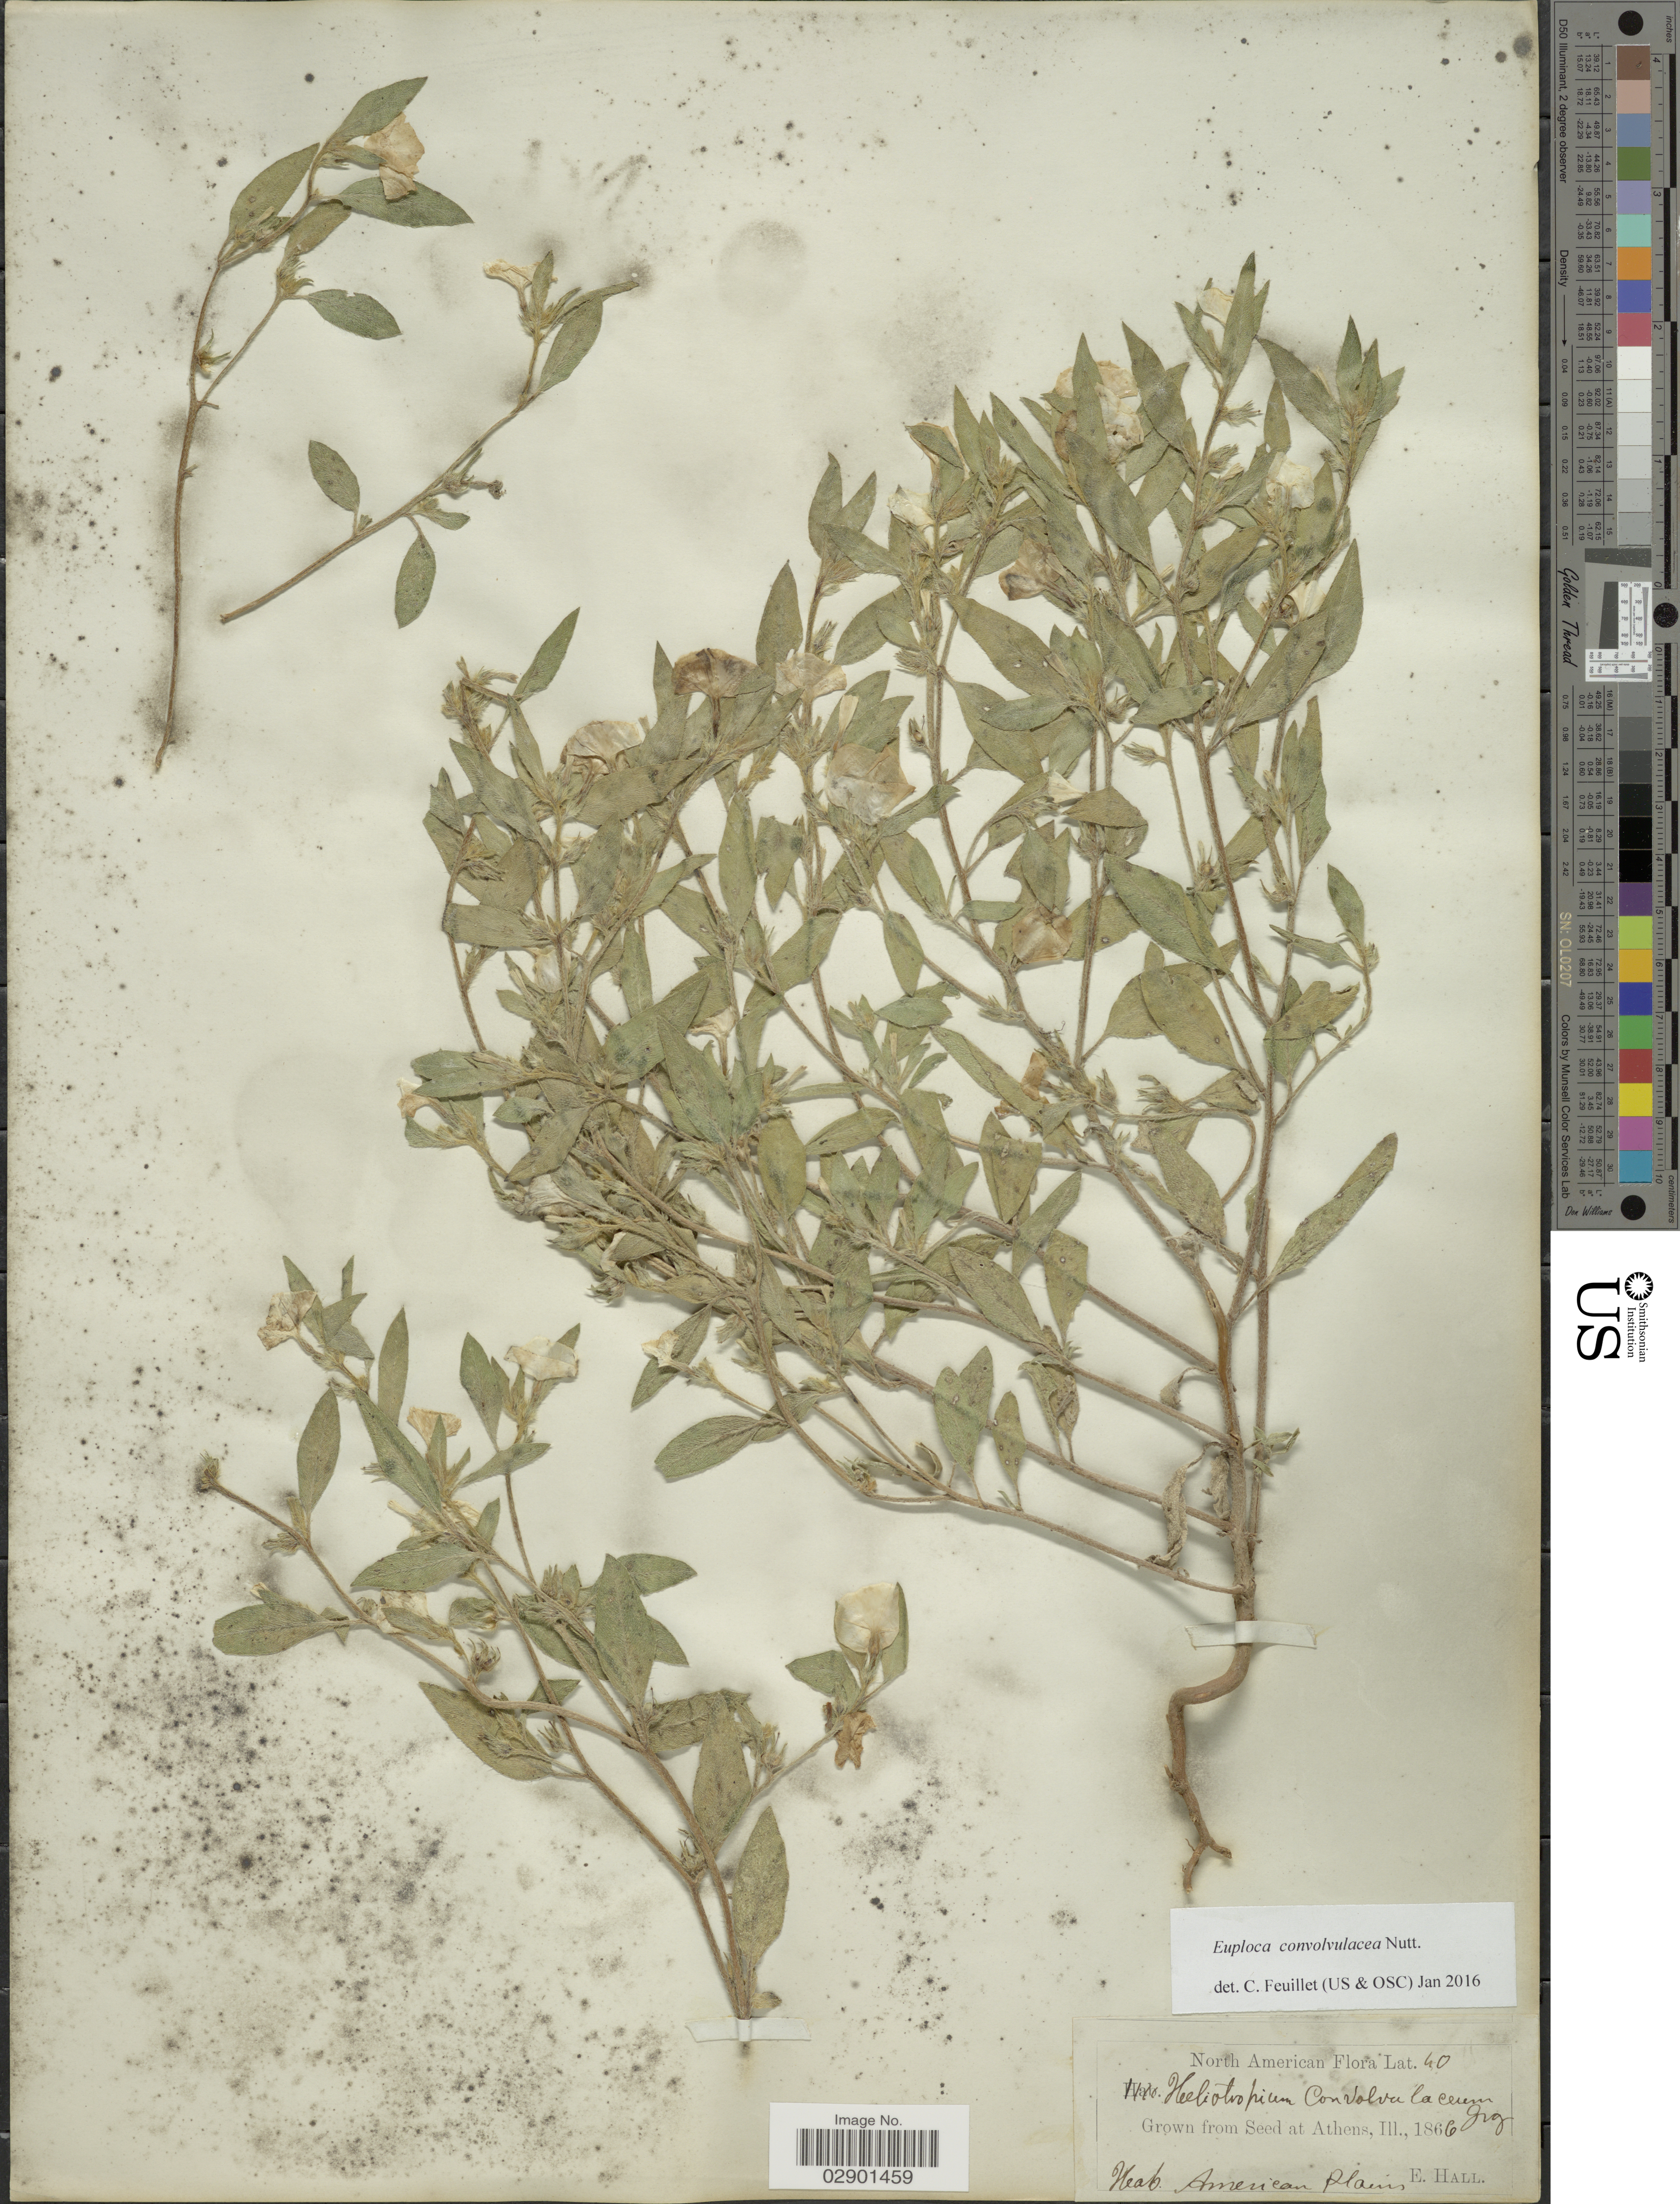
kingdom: Plantae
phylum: Tracheophyta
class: Magnoliopsida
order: Boraginales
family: Heliotropiaceae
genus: Euploca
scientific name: Euploca convolvulacea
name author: Nutt.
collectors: E. Hall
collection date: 1866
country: United States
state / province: Illinois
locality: Grown from Seed at Athens, Ill.